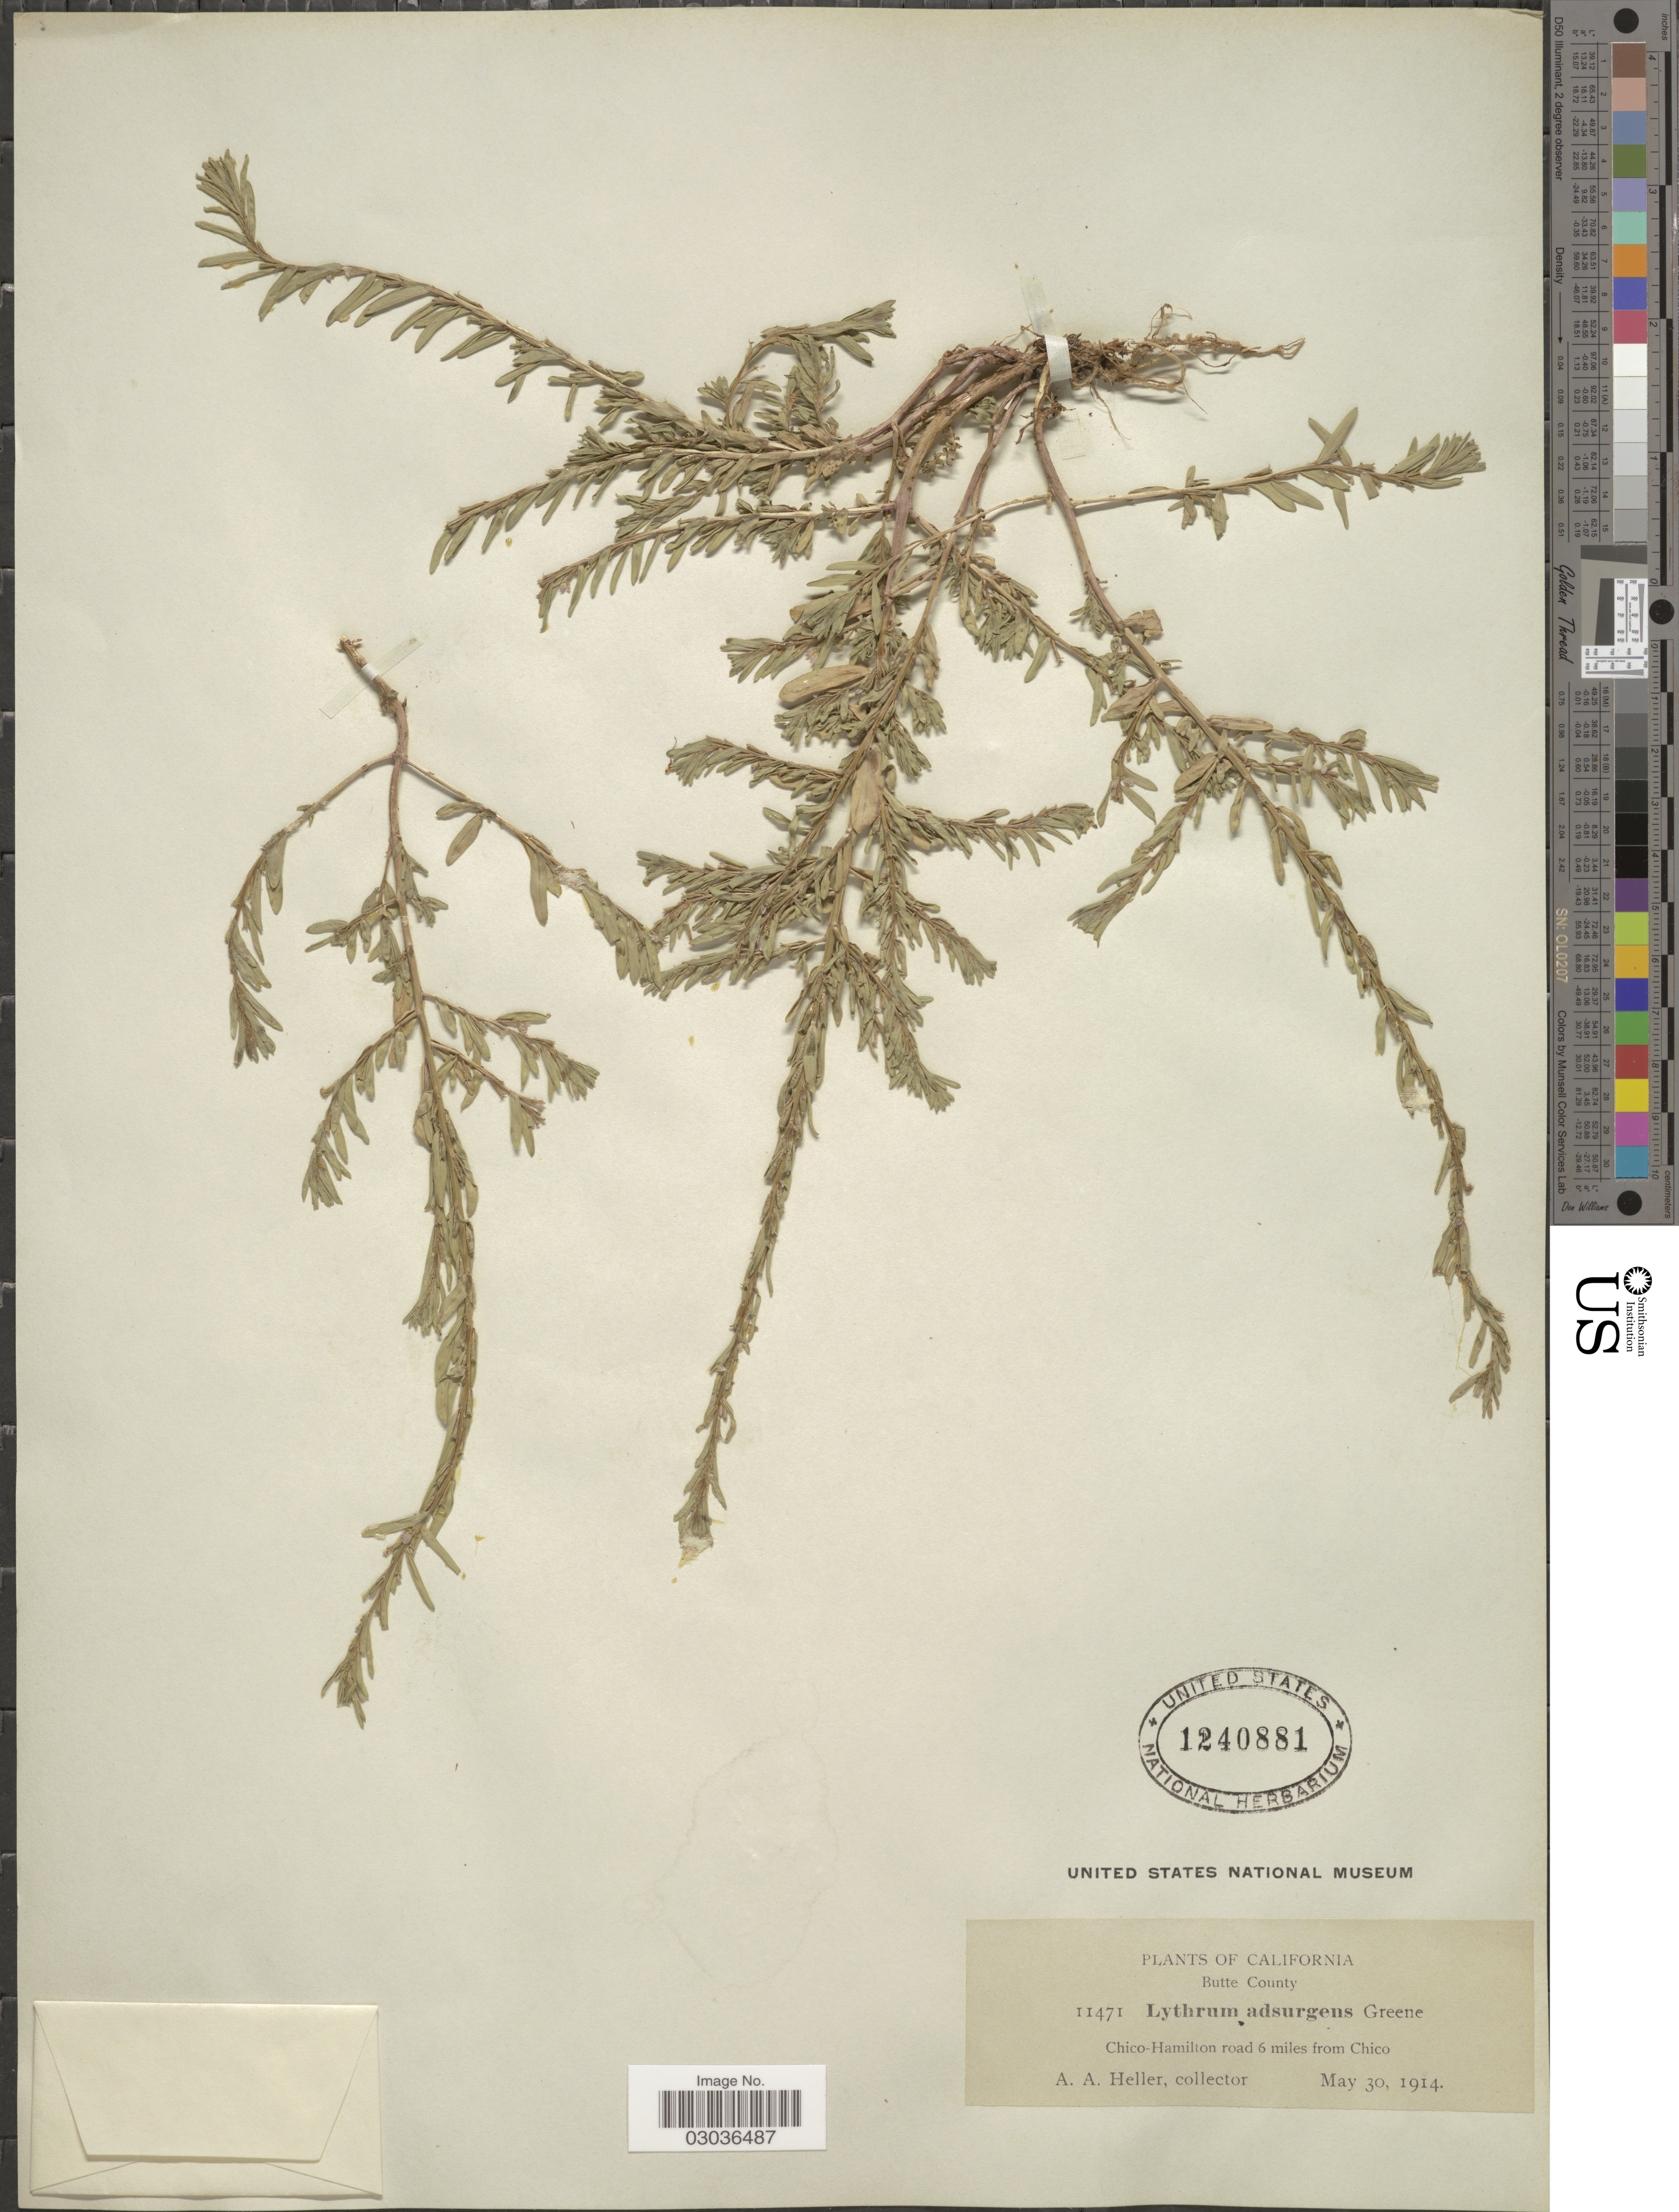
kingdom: Plantae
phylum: Tracheophyta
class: Magnoliopsida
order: Myrtales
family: Lythraceae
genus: Lythrum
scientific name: Lythrum adsurgens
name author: Greene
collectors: A. A. Heller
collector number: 11471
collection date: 1914-05-30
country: United States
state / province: California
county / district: Butte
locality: Butte County. Chico-Hamilton road 6 miles from Chico.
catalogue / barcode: US 1240881